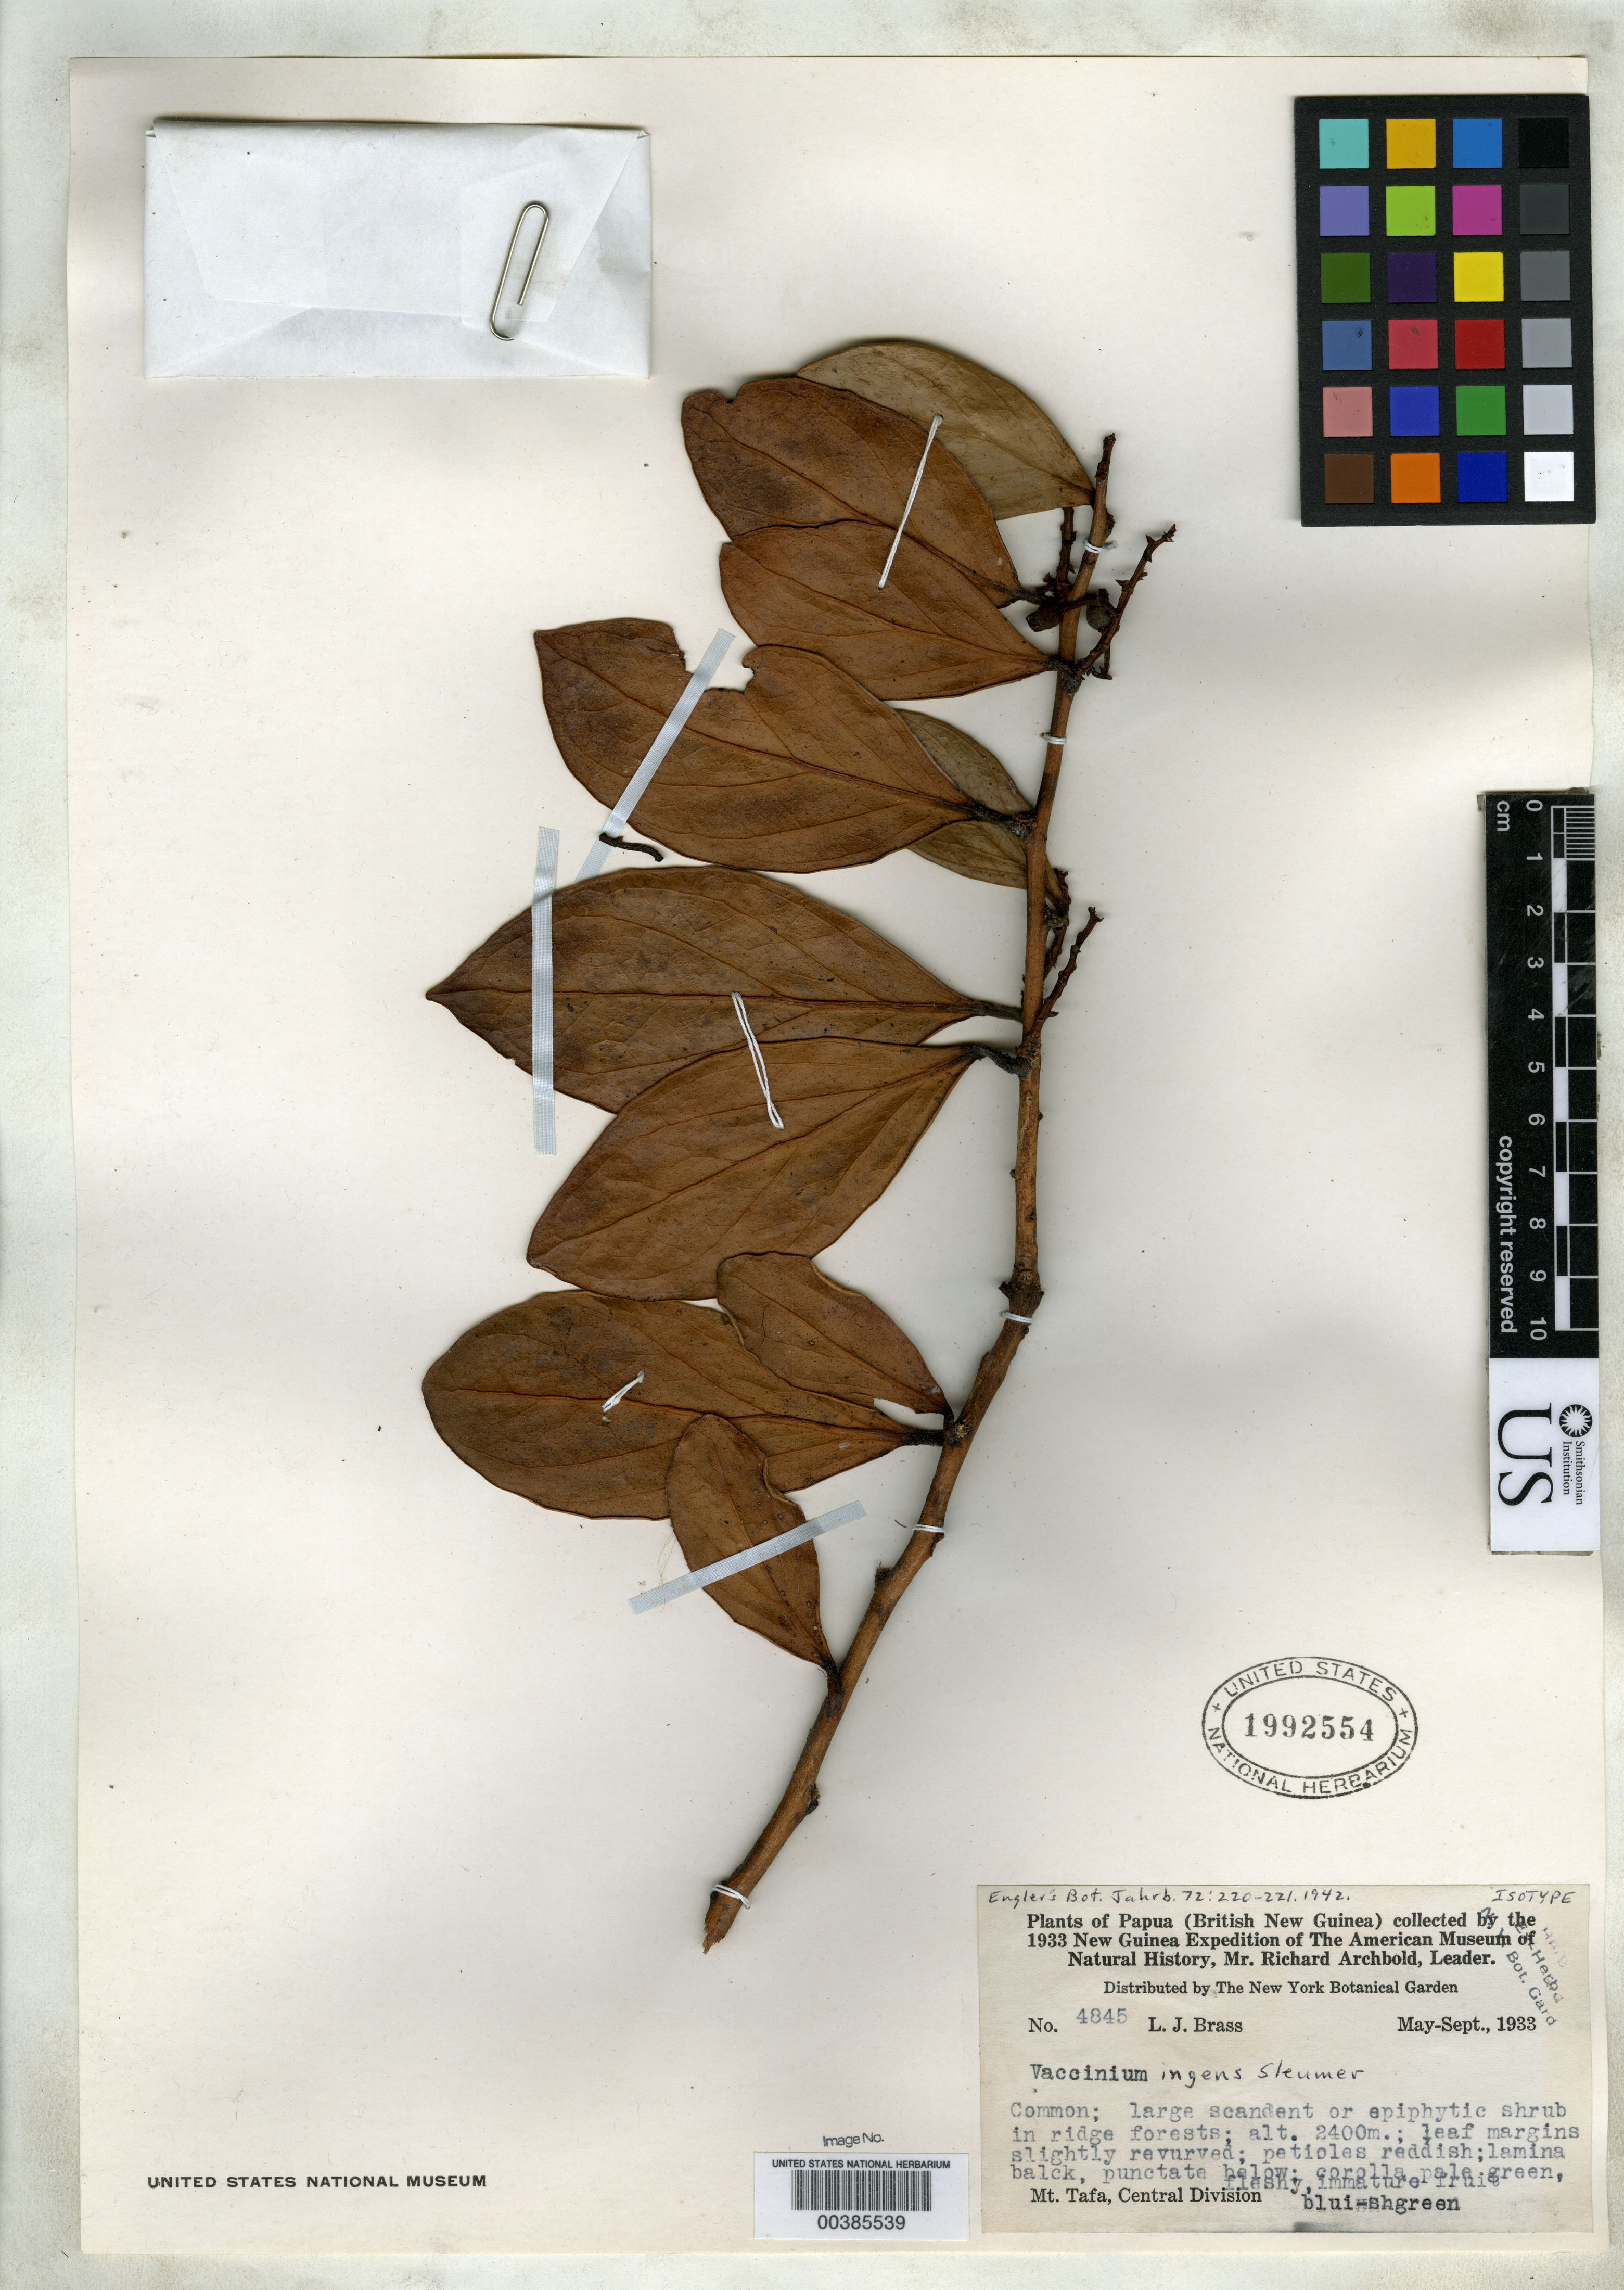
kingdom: Plantae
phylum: Tracheophyta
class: Magnoliopsida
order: Ericales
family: Ericaceae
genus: Vaccinium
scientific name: Vaccinium ingens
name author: Sleumer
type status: Isotype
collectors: L. J. Brass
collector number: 4845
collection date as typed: May 1933 to -- Sep 1933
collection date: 1933-05/1933-09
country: Papua New Guinea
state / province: Central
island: New Guinea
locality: Mt. Tafa.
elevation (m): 2400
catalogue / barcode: US 1992554